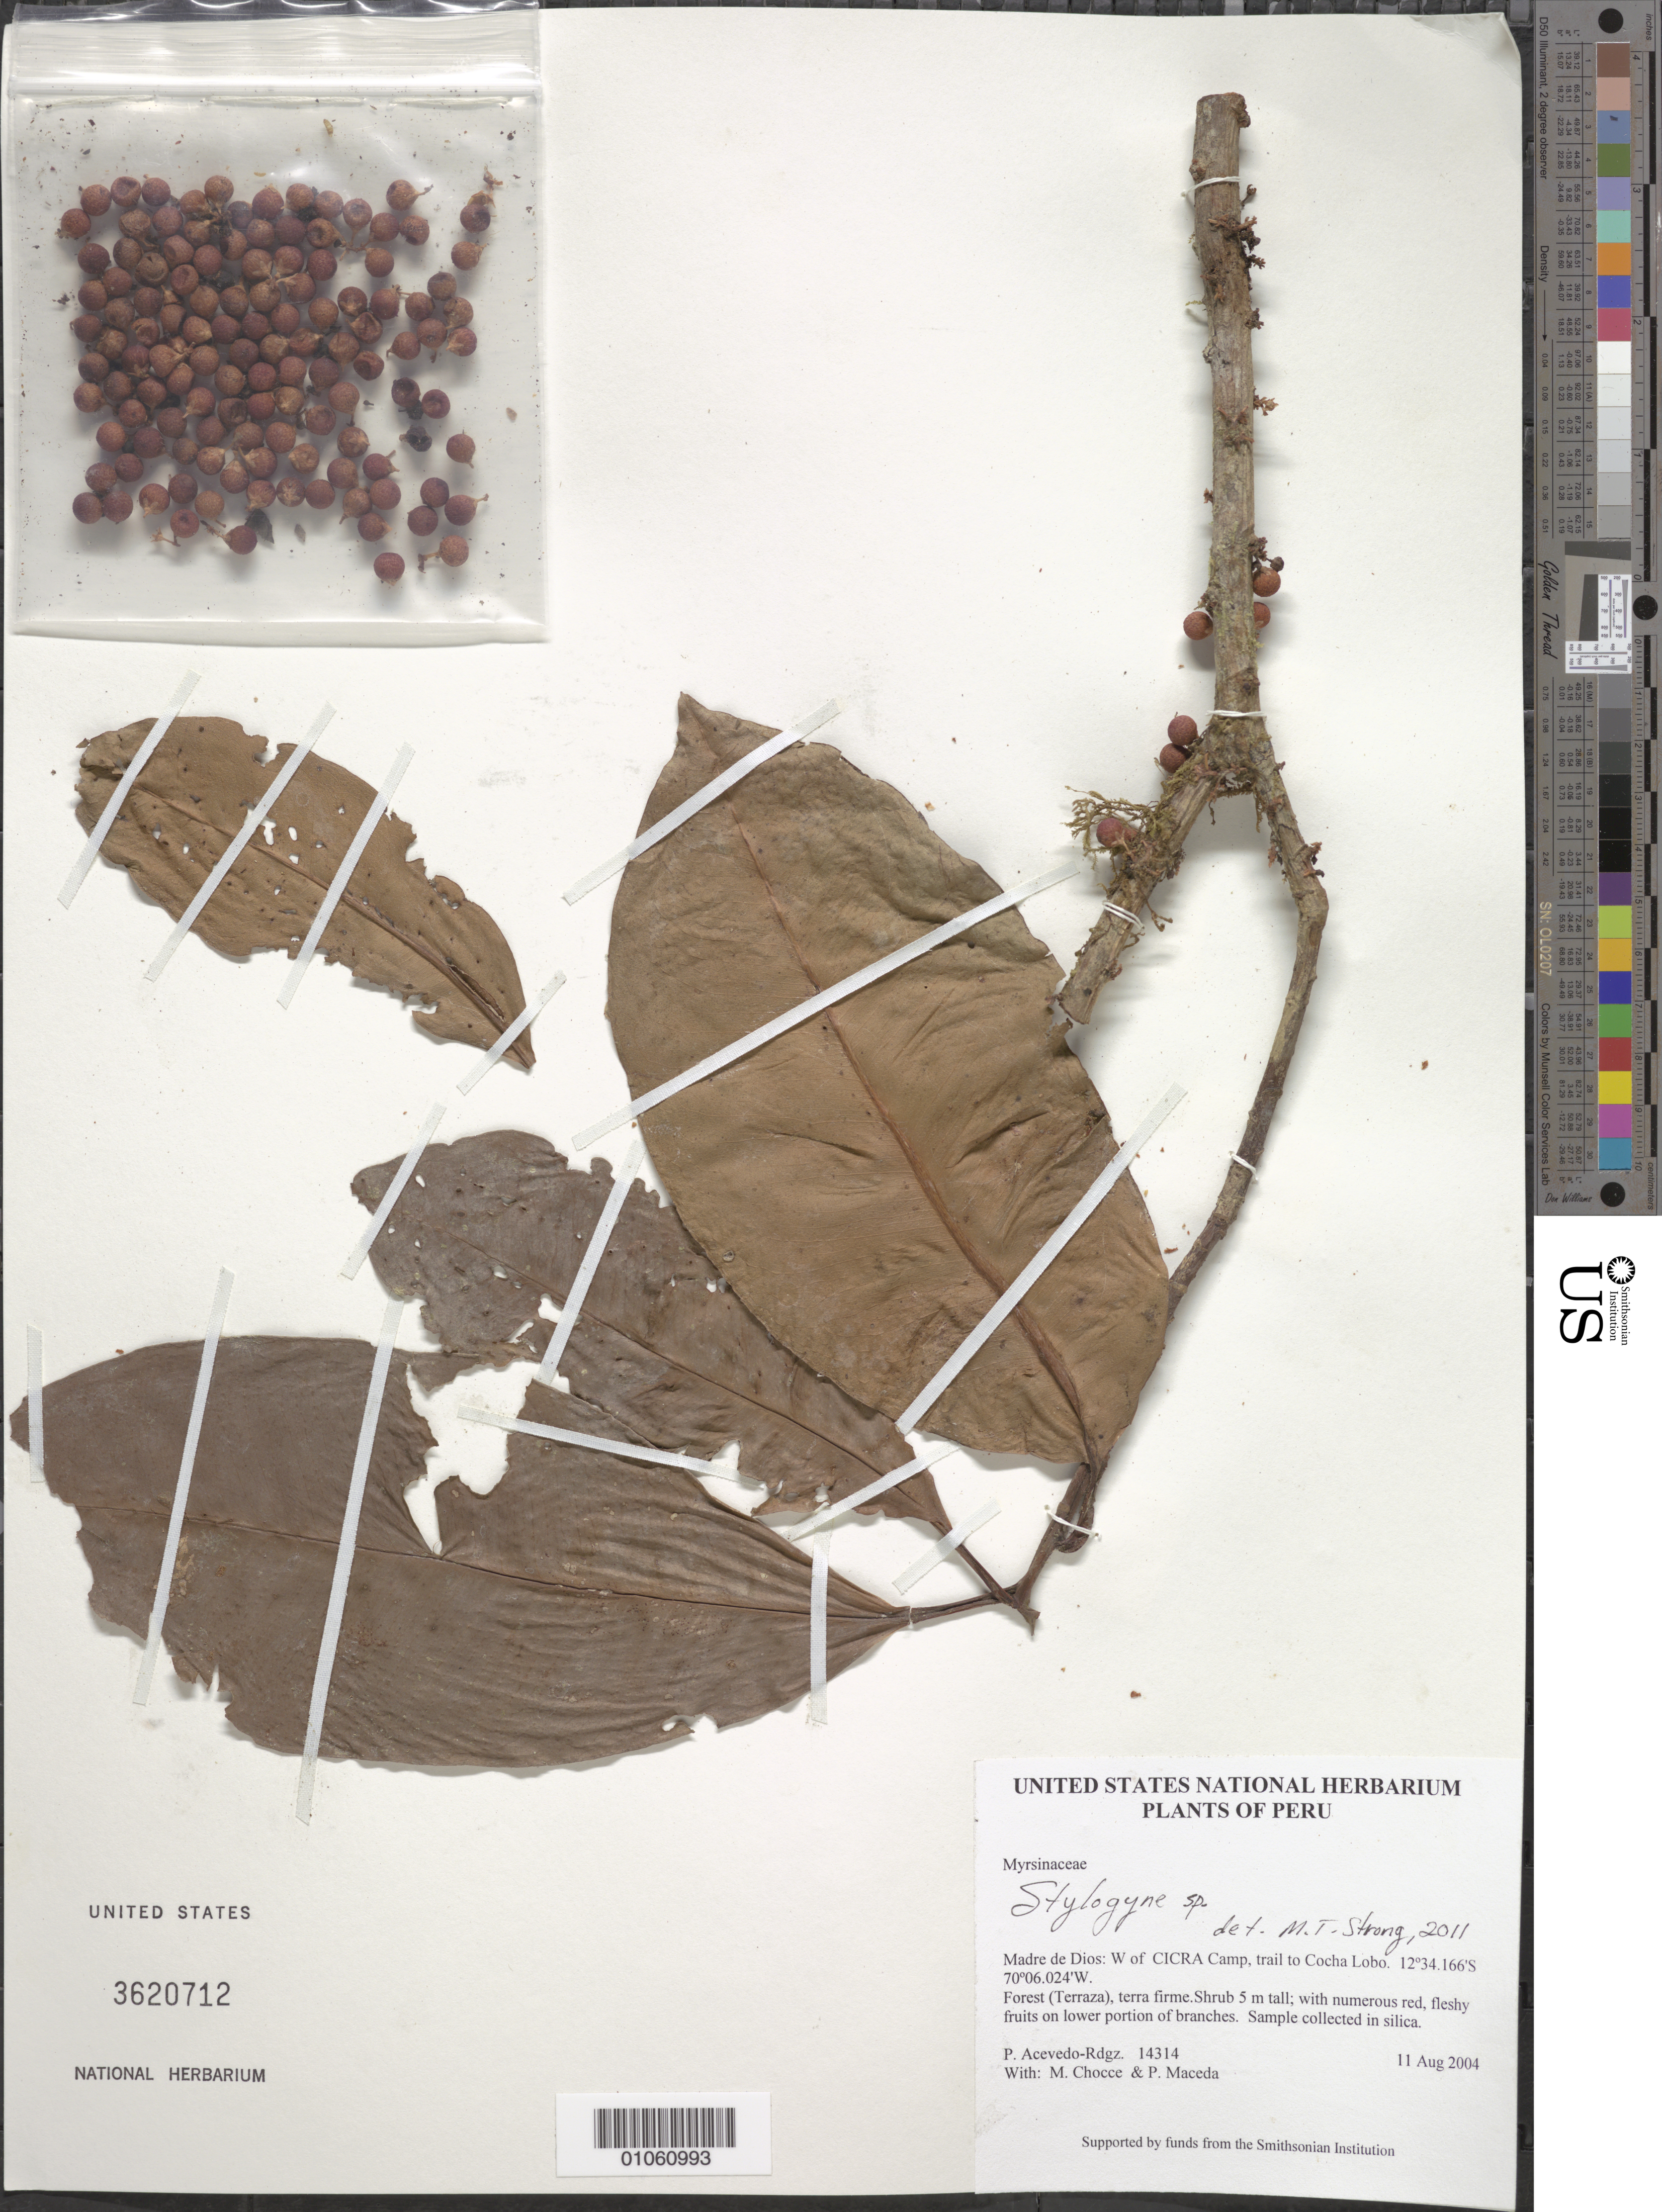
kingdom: Plantae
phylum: Tracheophyta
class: Magnoliopsida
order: Ericales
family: Primulaceae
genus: Stylogyne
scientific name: Stylogyne sp.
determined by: Strong, M. T., (US), Smithsonian Institution - National Museum of Natural History (UNITED STATES)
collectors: P. Acevedo-Rodr., M. Chocce & P. Maceda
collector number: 14314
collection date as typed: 11 Aug 2004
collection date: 2004-08-11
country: Peru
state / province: Madre de Dios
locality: Madre de Dios: W of CICRA Camp, trail to Cocha Lobo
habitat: Forest (Terraza), terra firme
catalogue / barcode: US 3620712